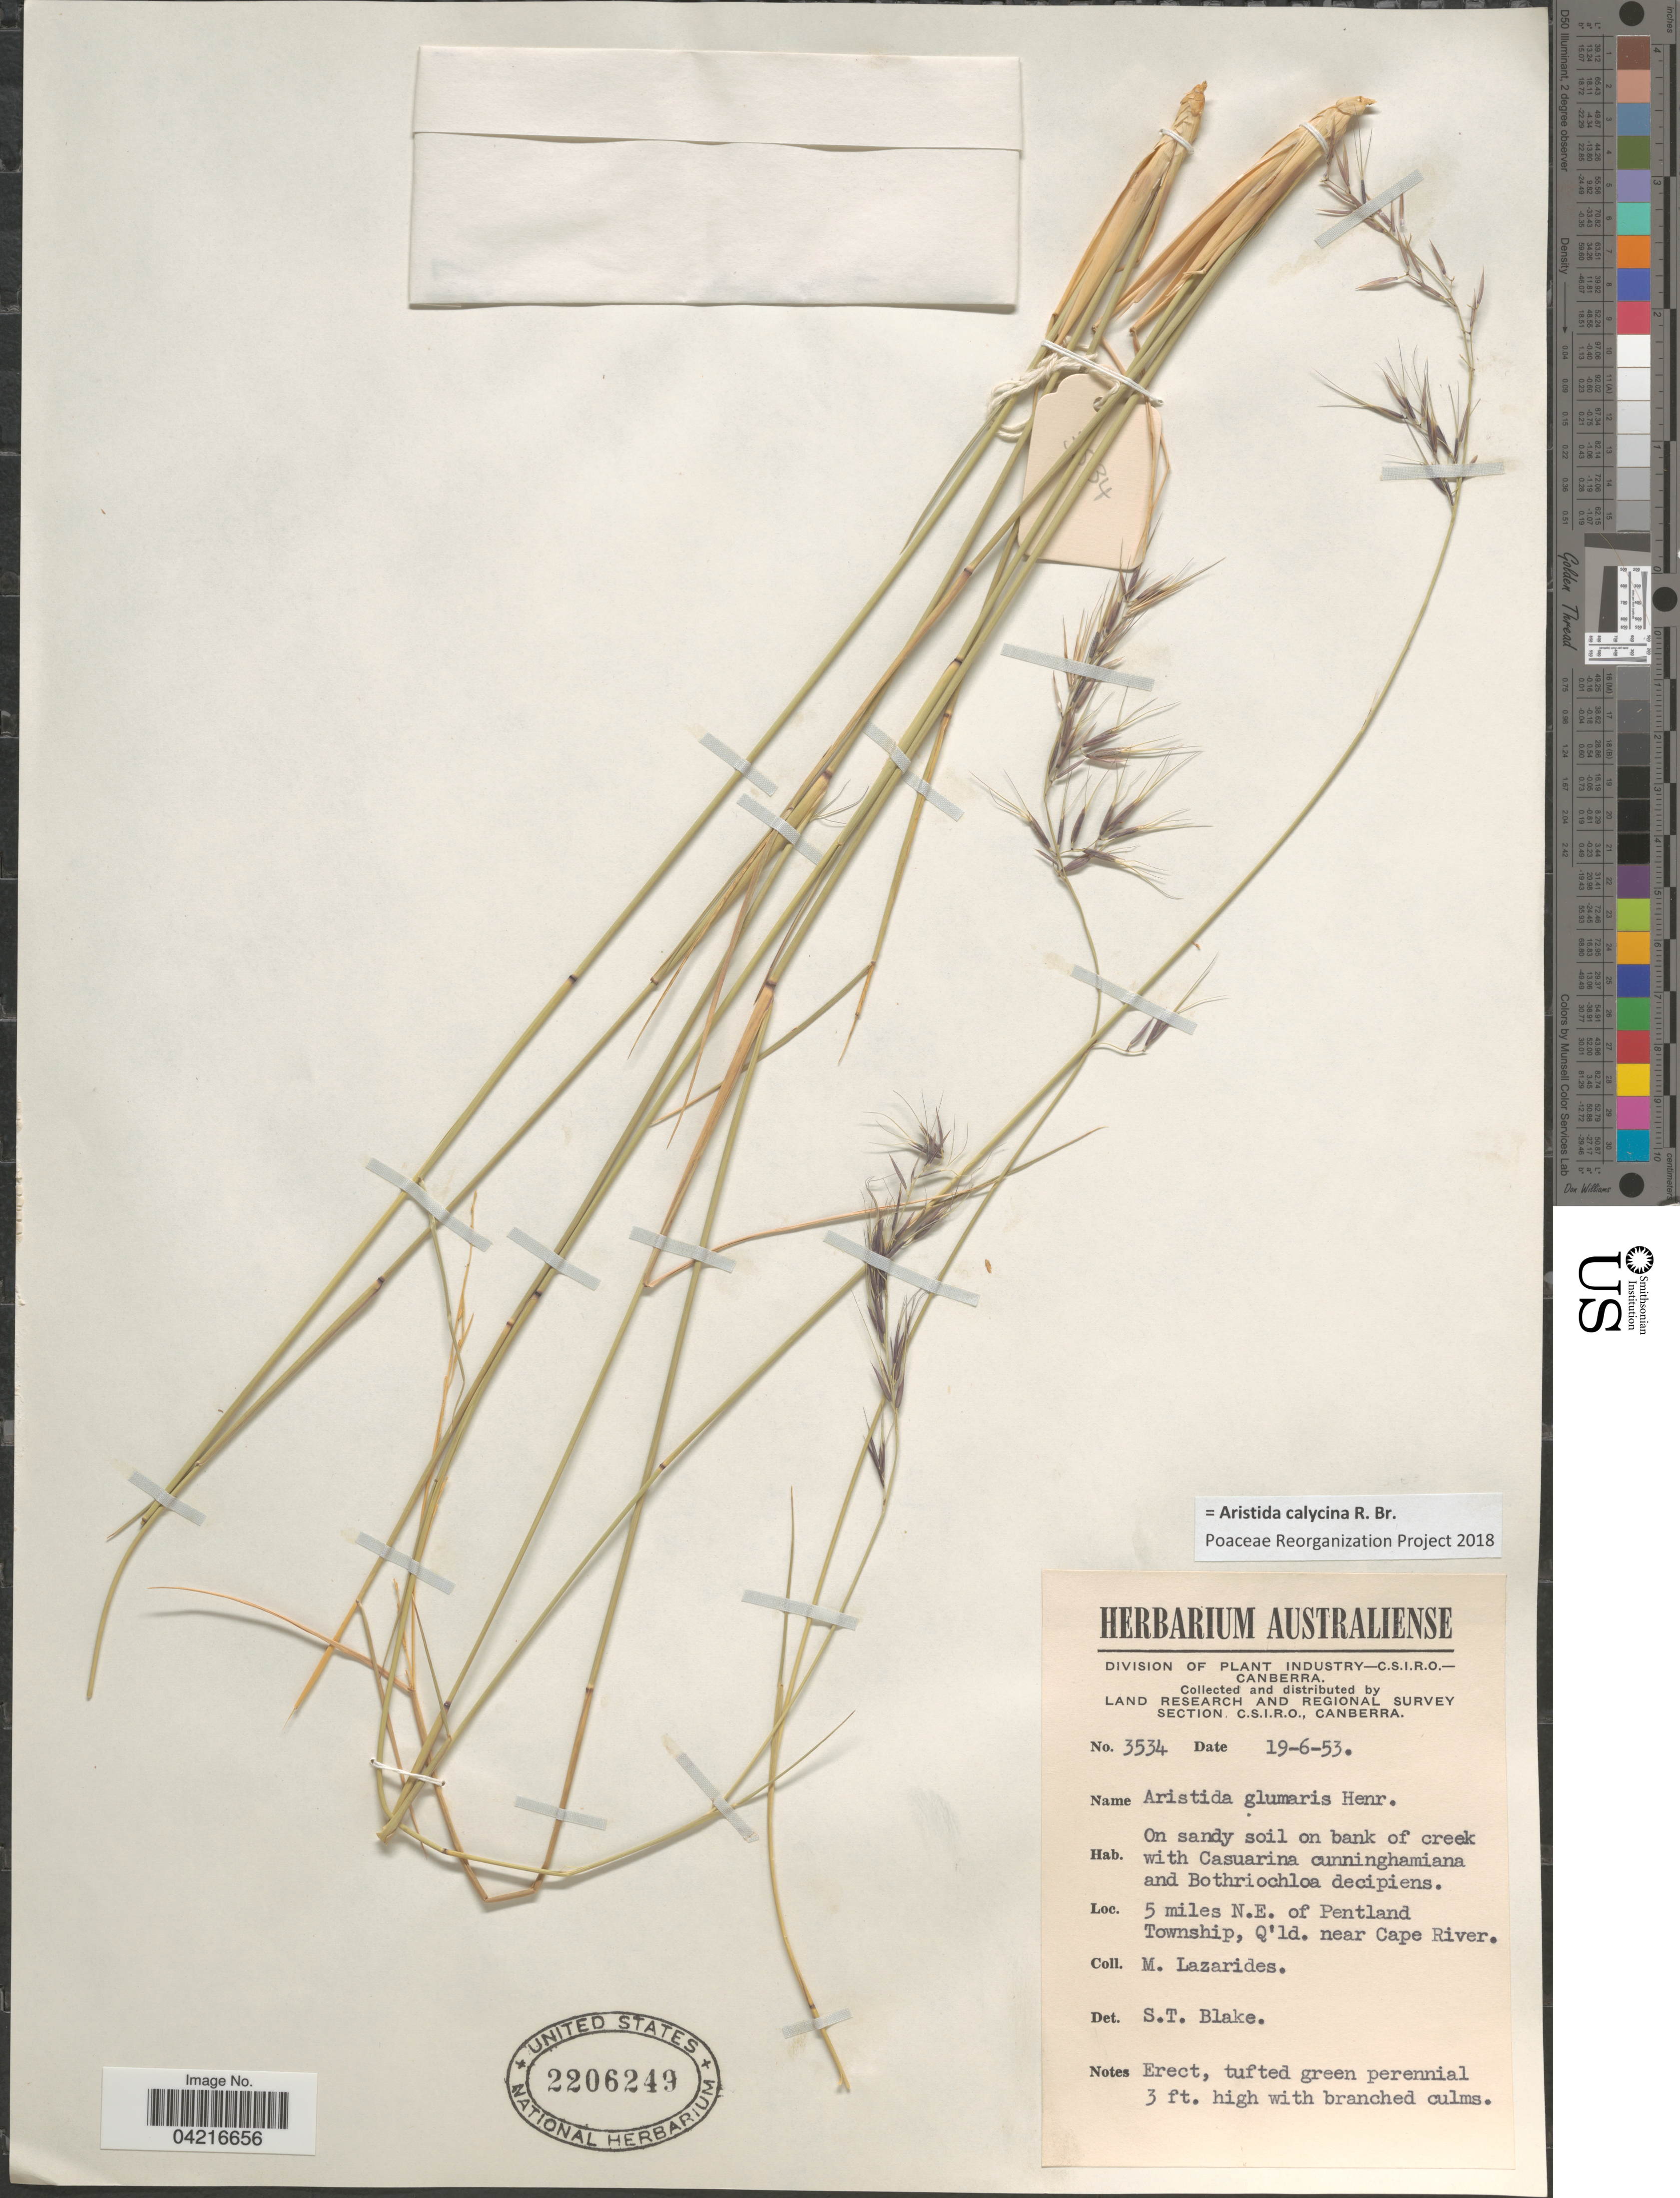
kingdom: Plantae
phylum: Tracheophyta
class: Liliopsida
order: Poales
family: Poaceae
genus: Aristida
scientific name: Aristida calycina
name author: R. Br.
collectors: M. Lazarides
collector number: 3534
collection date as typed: Transcribed d/m/y: 19/6/53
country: Australia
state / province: Queensland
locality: Land Research and Regional Survey Section, C.S.I.R.O. On sandy soil on bank of creek. 5 miles N.E. of Pentland Township, Q'ld. near Cape River.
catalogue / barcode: US 2206249